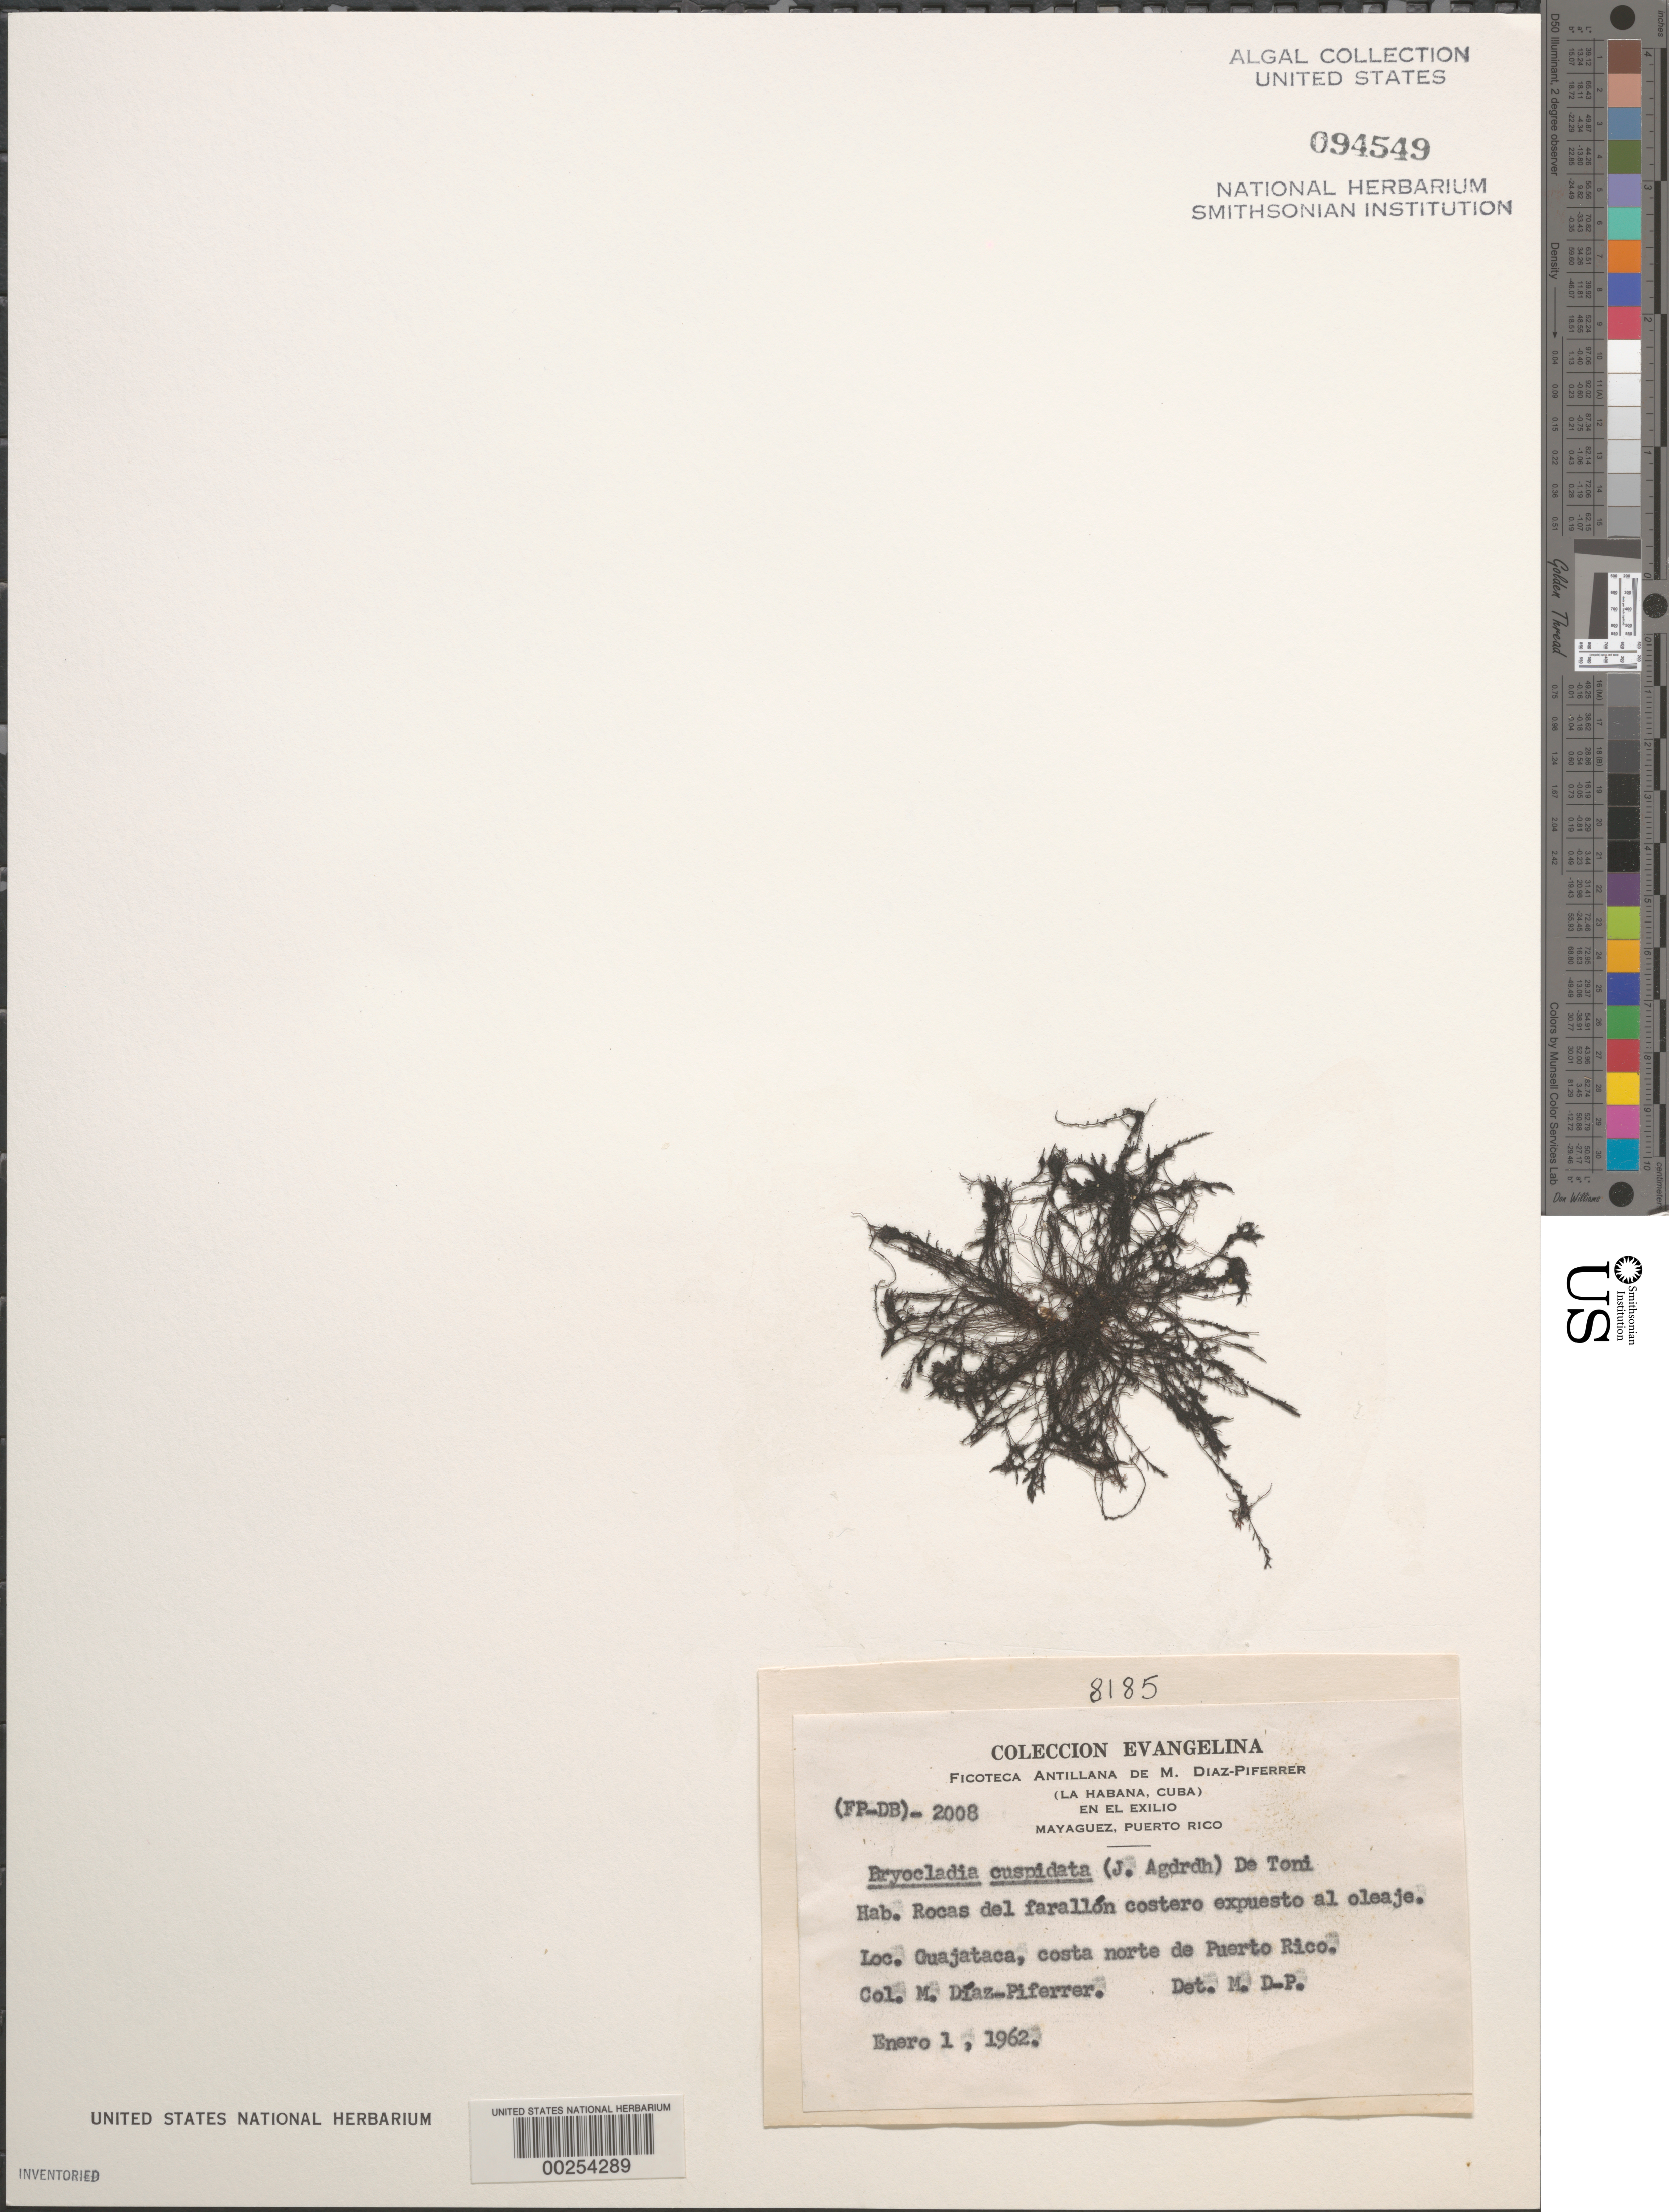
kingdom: Plantae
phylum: Rhodophyta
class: Florideophyceae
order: Ceramiales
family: Rhodomelaceae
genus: Bryocladia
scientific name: Bryocladia cuspidata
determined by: Diaz-Piferrer, M.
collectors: M. Diaz-Piferrer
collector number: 8185 & (FP-DB) 2008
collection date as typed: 01 Jan 1962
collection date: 1962-01-01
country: Puerto Rico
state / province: Isabela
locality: Guajataca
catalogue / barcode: US 94549